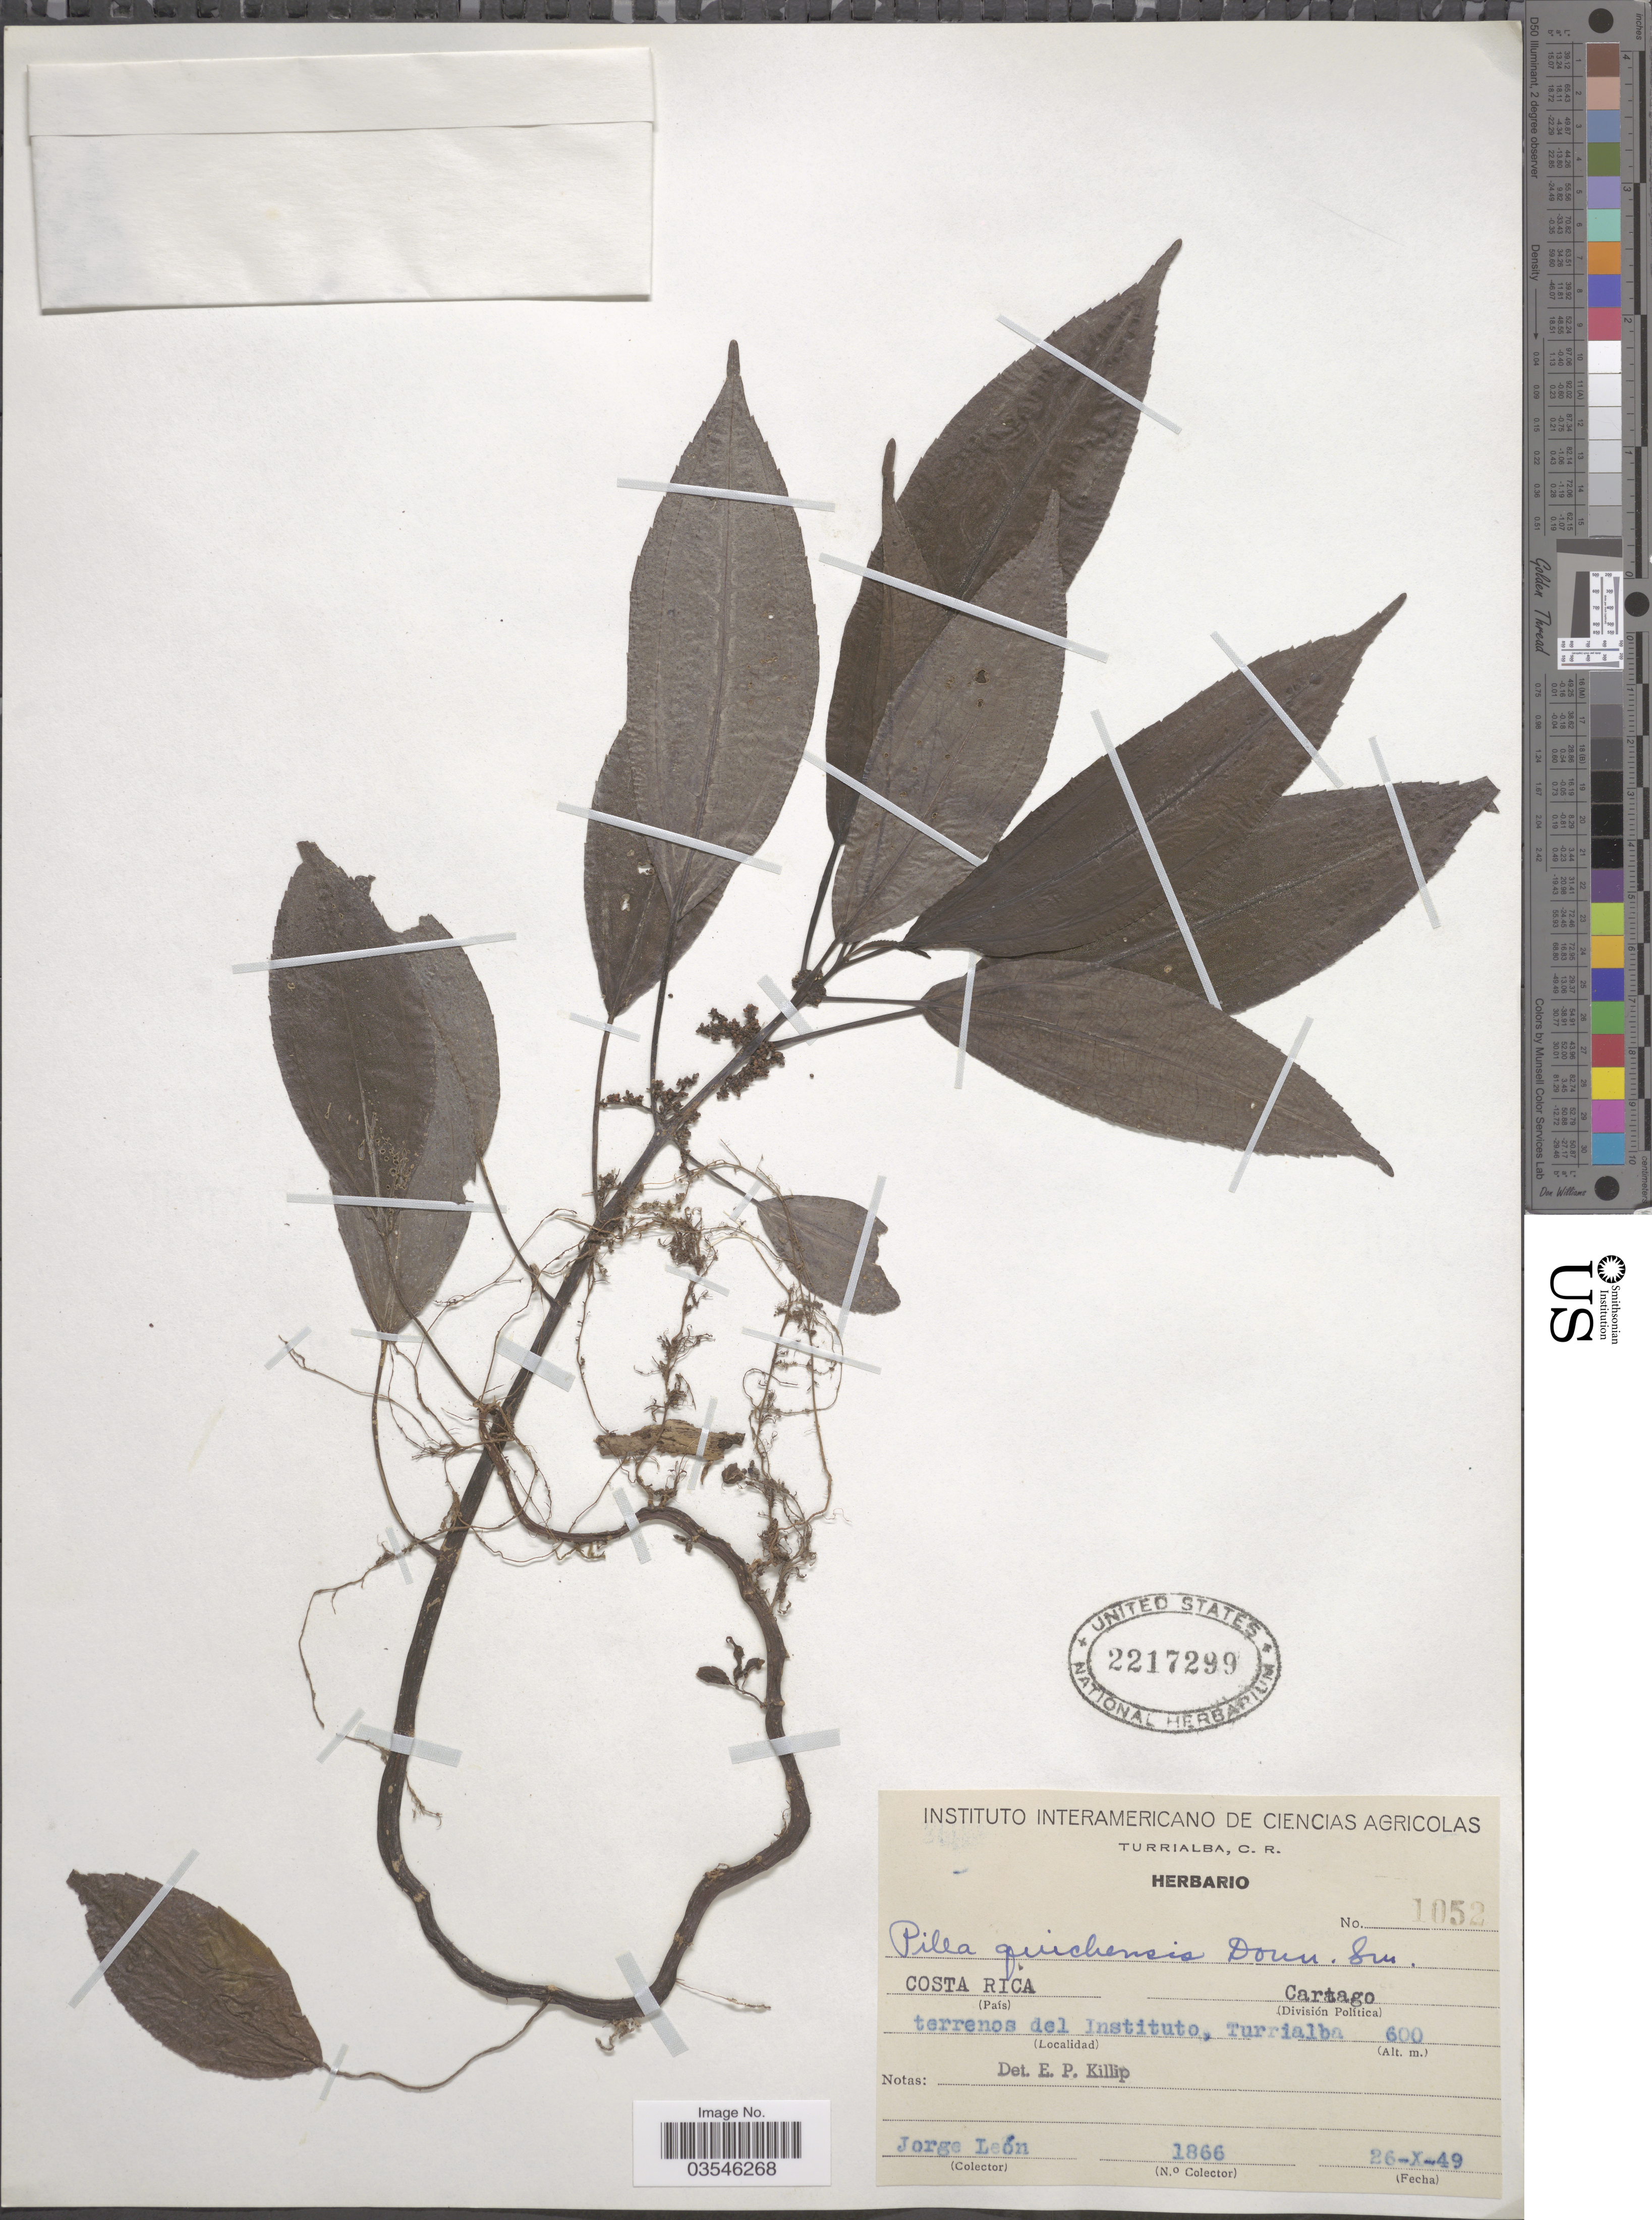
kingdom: Plantae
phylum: Tracheophyta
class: Magnoliopsida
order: Rosales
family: Urticaceae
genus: Pilea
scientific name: Pilea quichensis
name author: Donn. Sm.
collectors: J. León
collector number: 1866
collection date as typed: Transcribed d/m/y: 26/10/49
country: Costa Rica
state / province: Cartago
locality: Terrenos del Instituto, Turrialba.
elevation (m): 600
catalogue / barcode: US 2217299